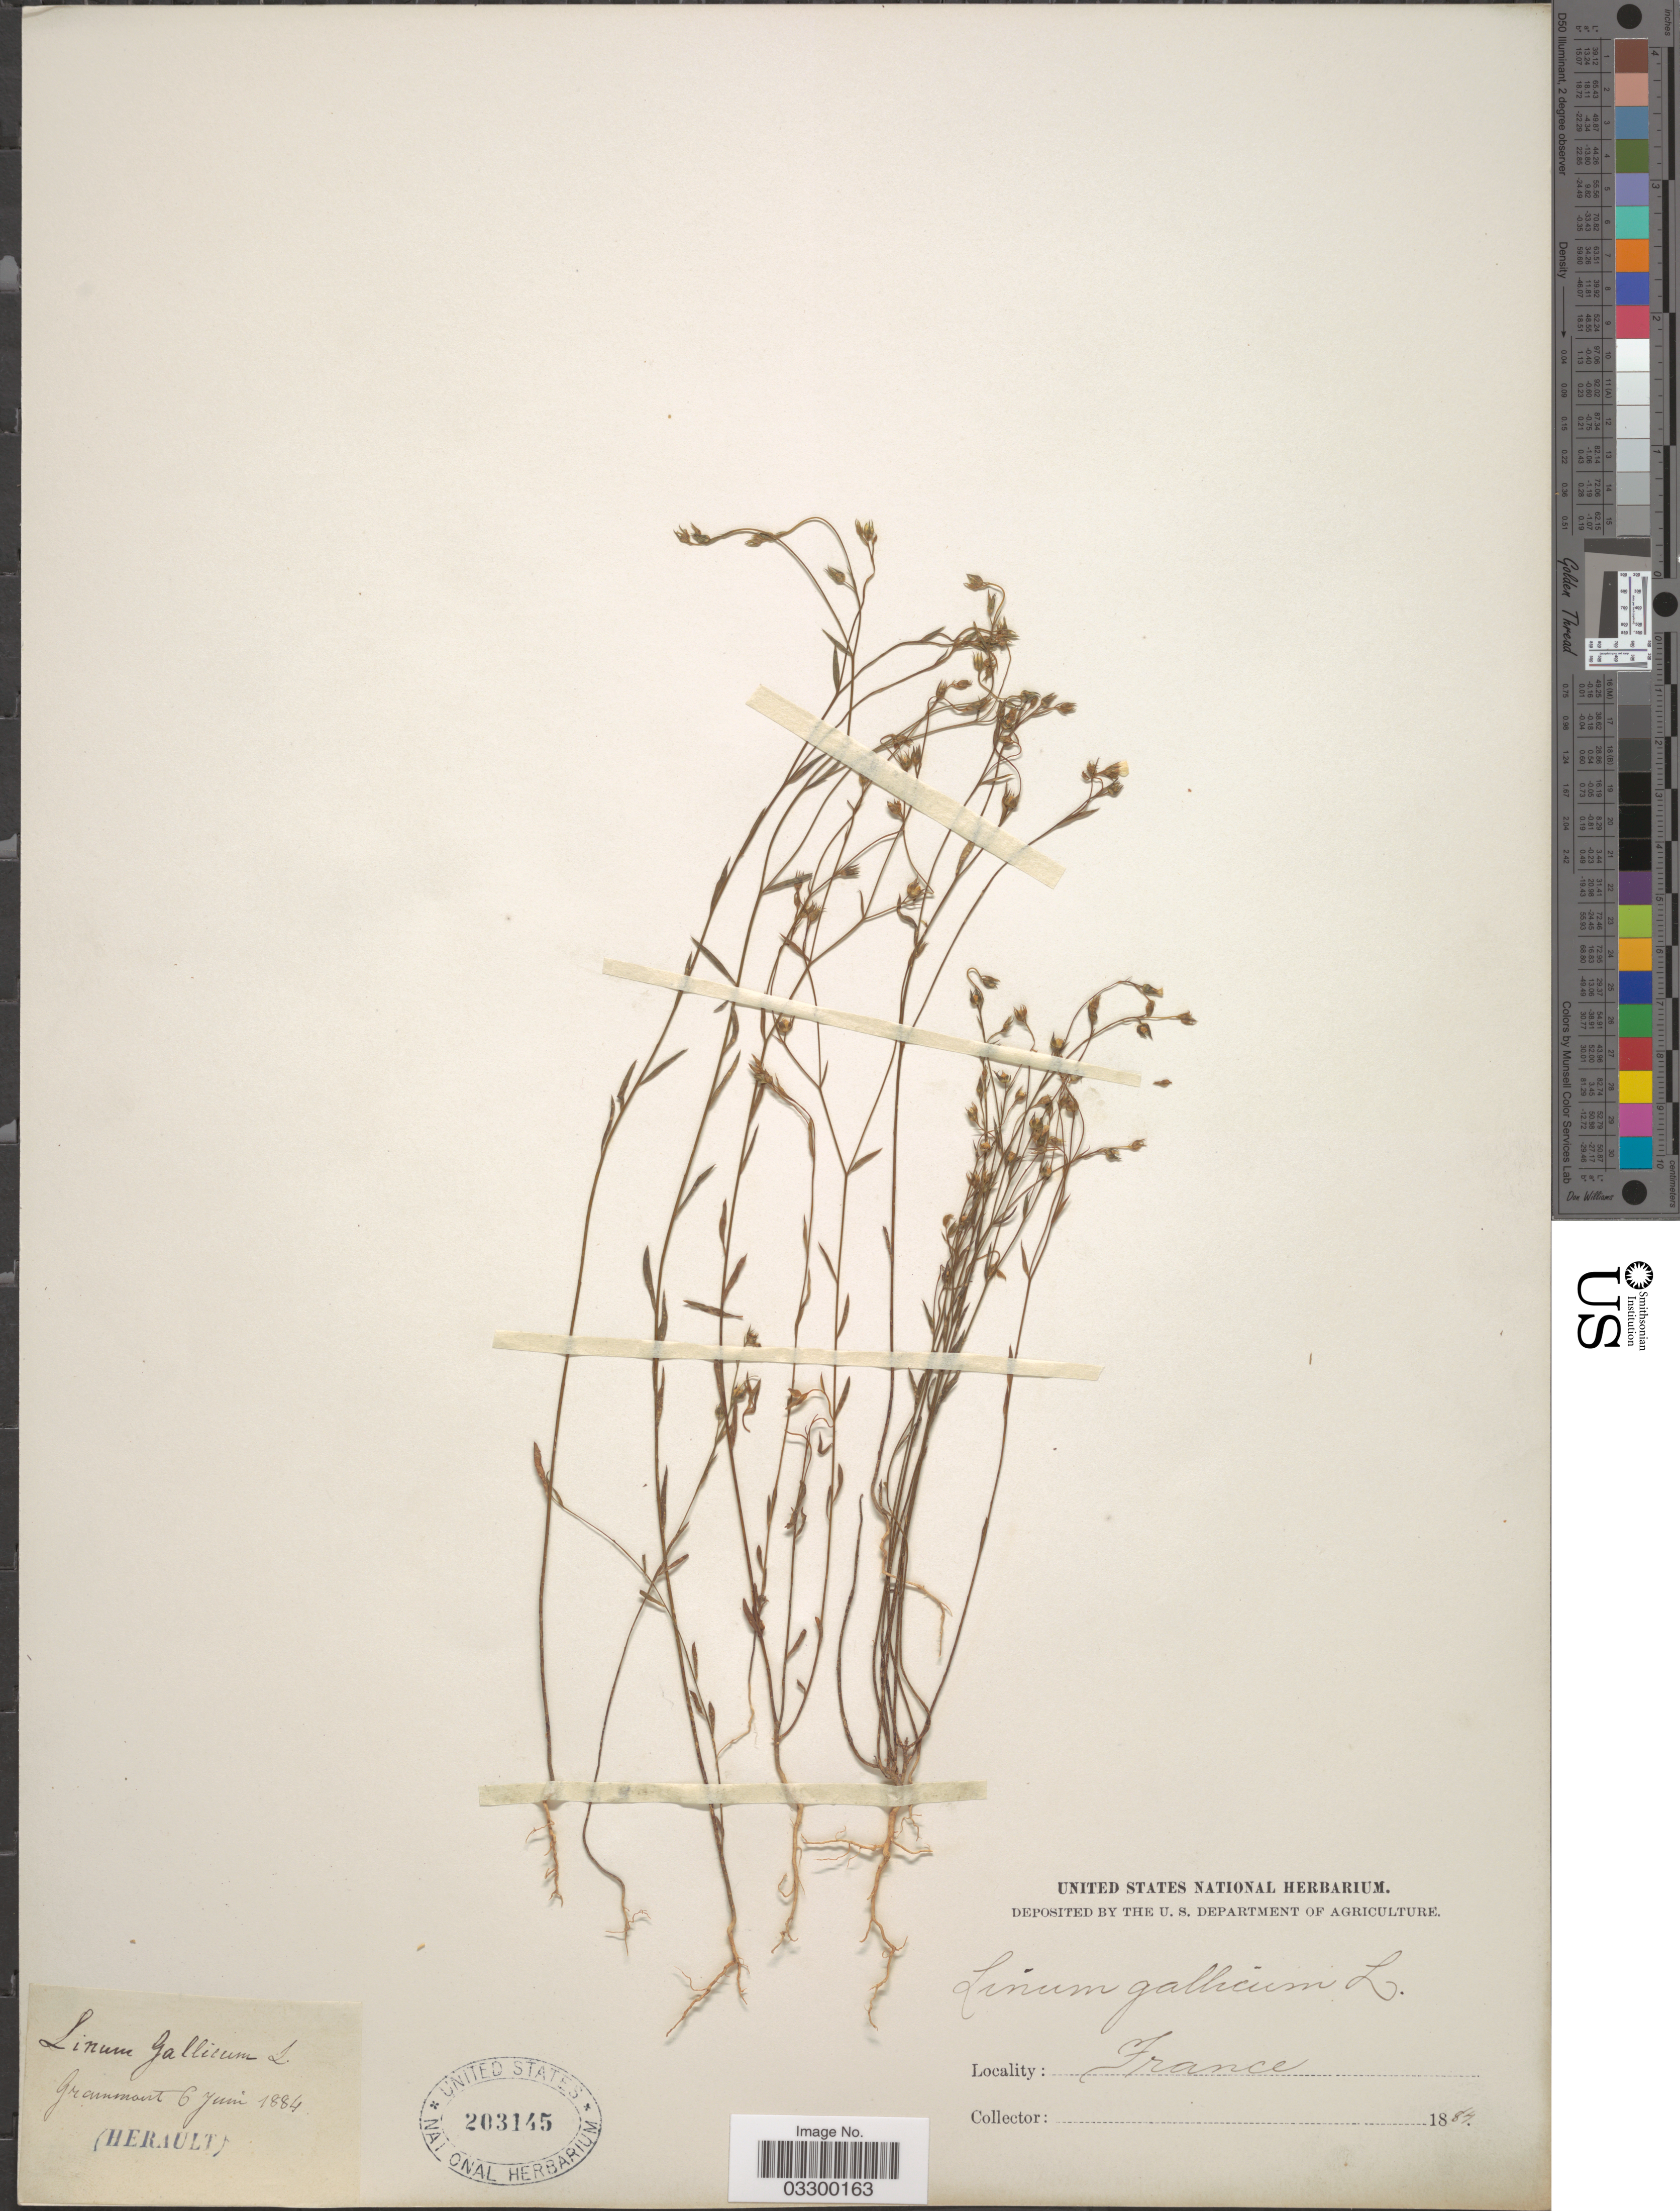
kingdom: Plantae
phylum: Tracheophyta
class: Magnoliopsida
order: Malpighiales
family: Linaceae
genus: Linum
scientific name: Linum gallicum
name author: L.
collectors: ex herb. United States National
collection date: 1884-06-06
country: France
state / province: Occitanie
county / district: Hérault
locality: Grammont (Herault).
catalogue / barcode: US 203145